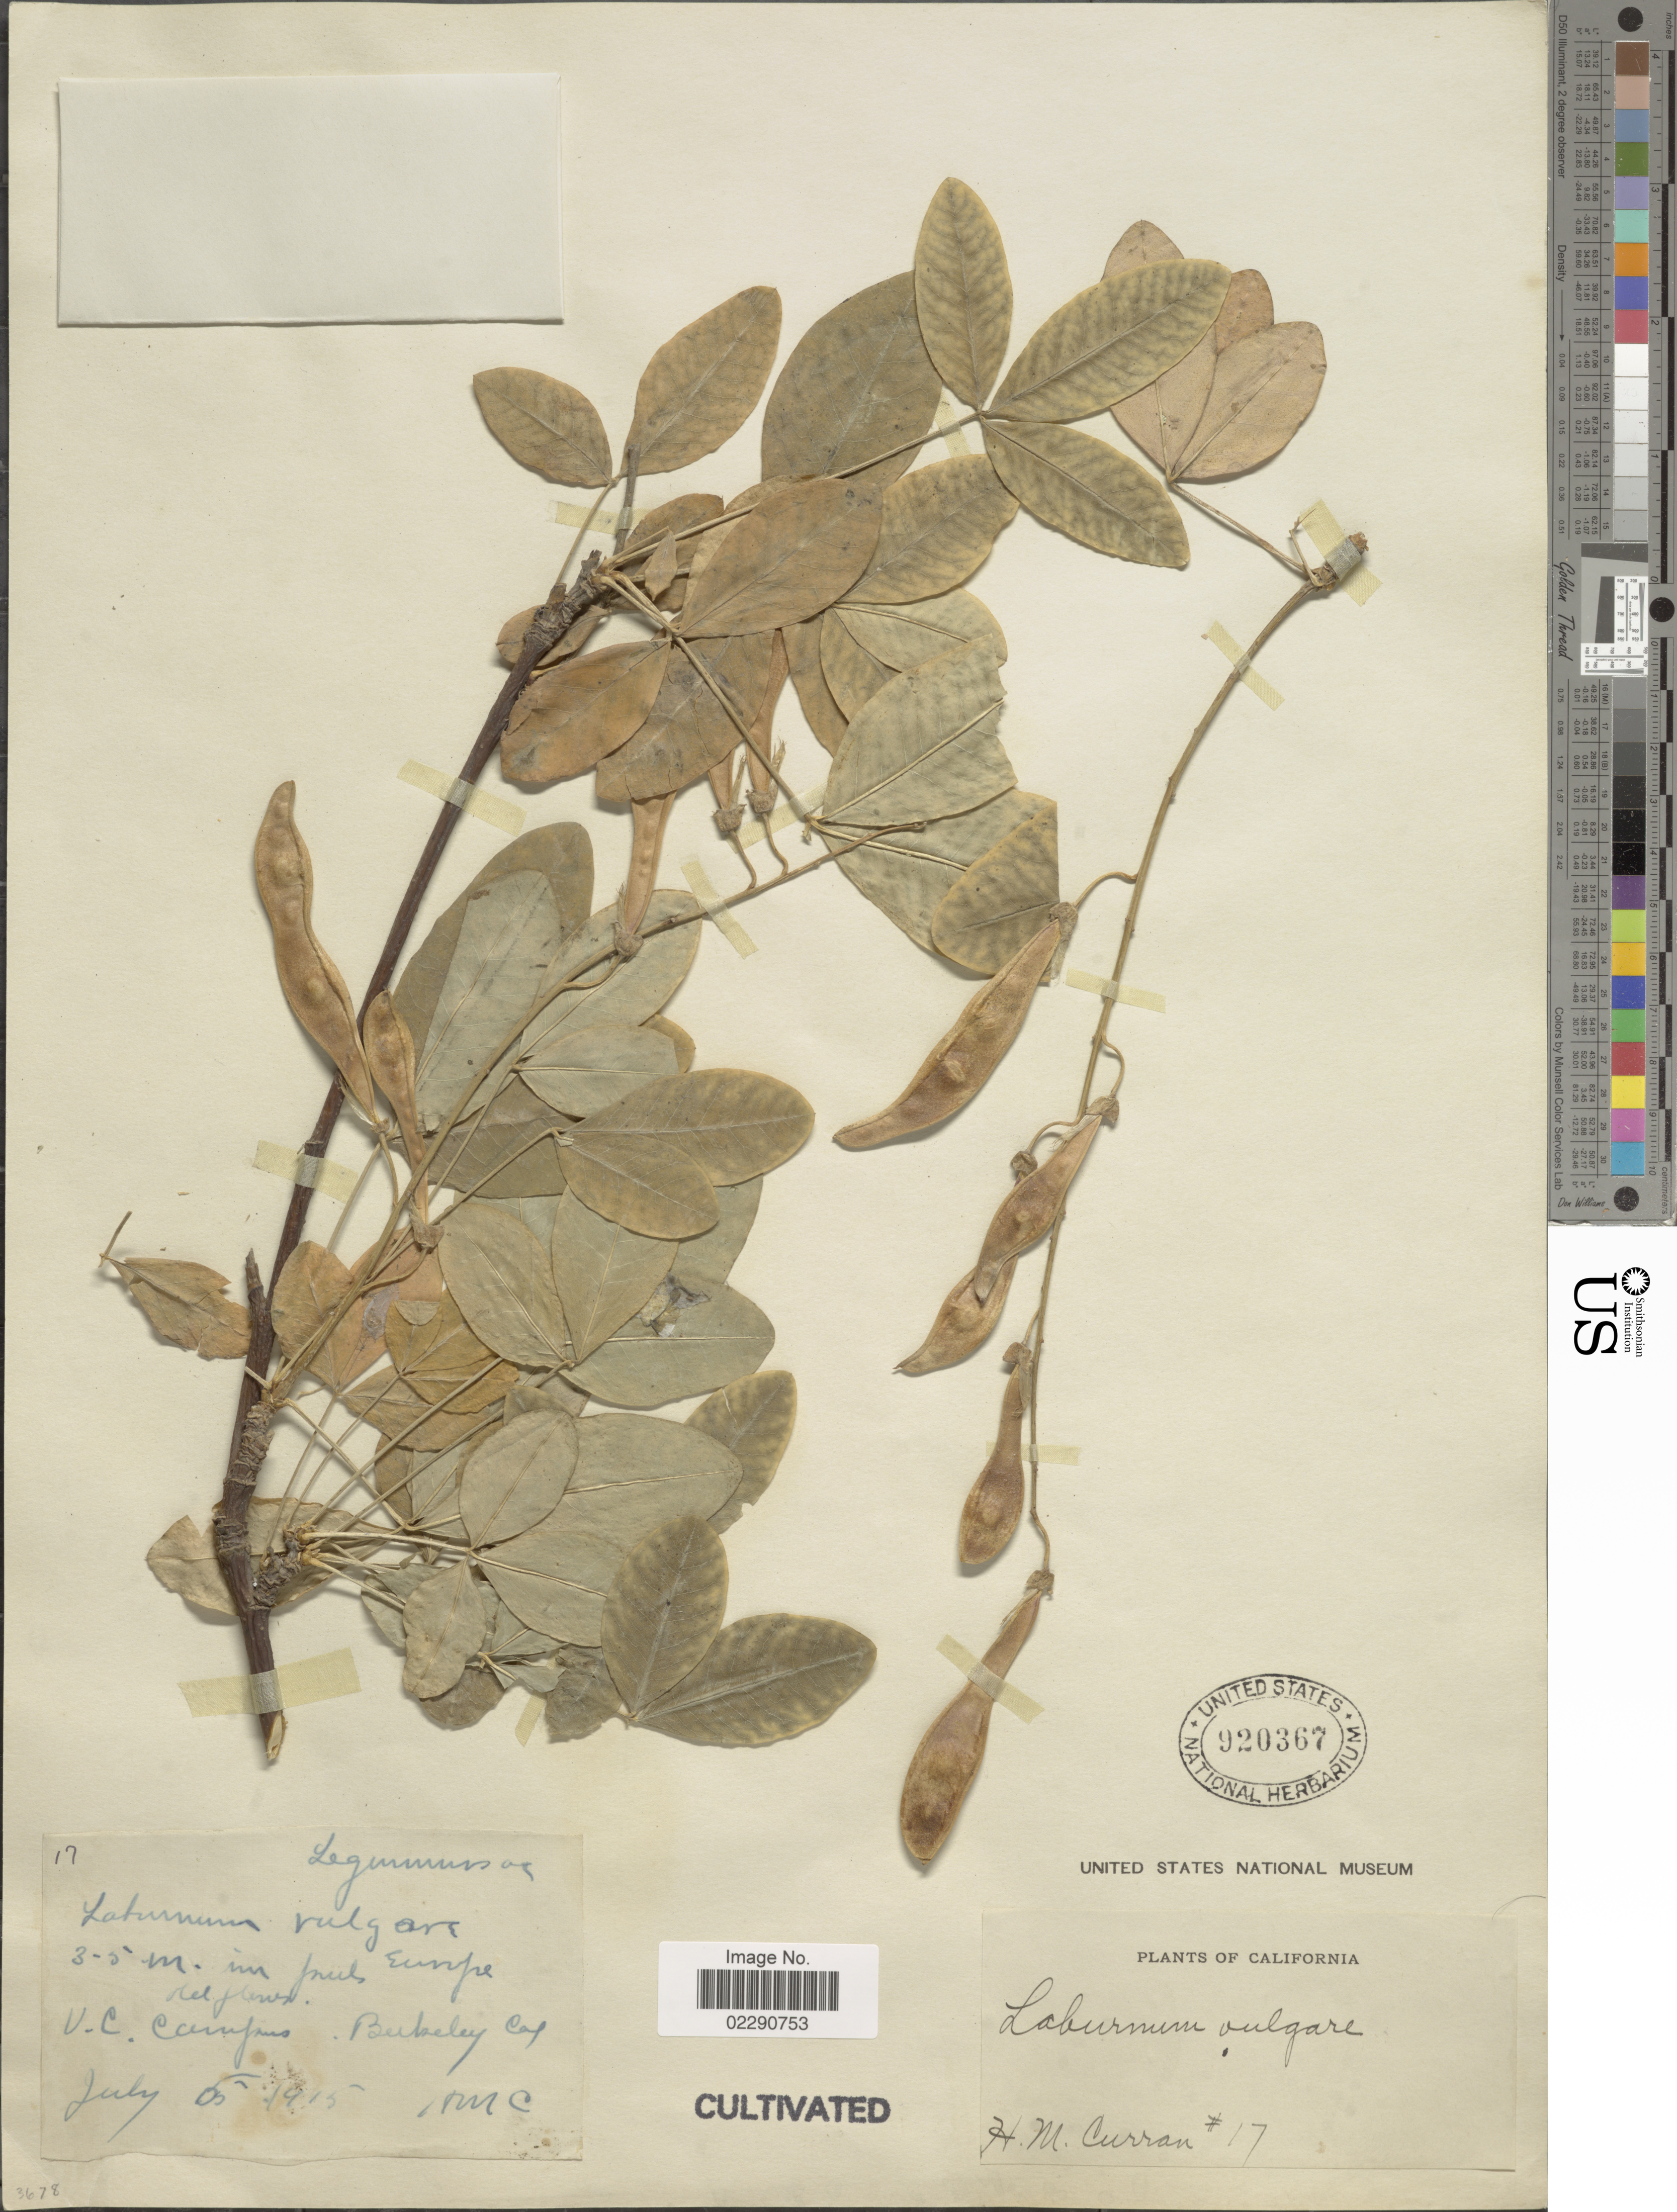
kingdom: Plantae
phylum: Tracheophyta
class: Magnoliopsida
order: Fabales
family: Fabaceae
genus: Laburnum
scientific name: Laburnum anagyroides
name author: Medik.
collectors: H. M. Curran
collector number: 17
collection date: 1915-07-05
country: United States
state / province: California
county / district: Alameda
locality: V. C. Campus, Berkeley Co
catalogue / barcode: US 920367